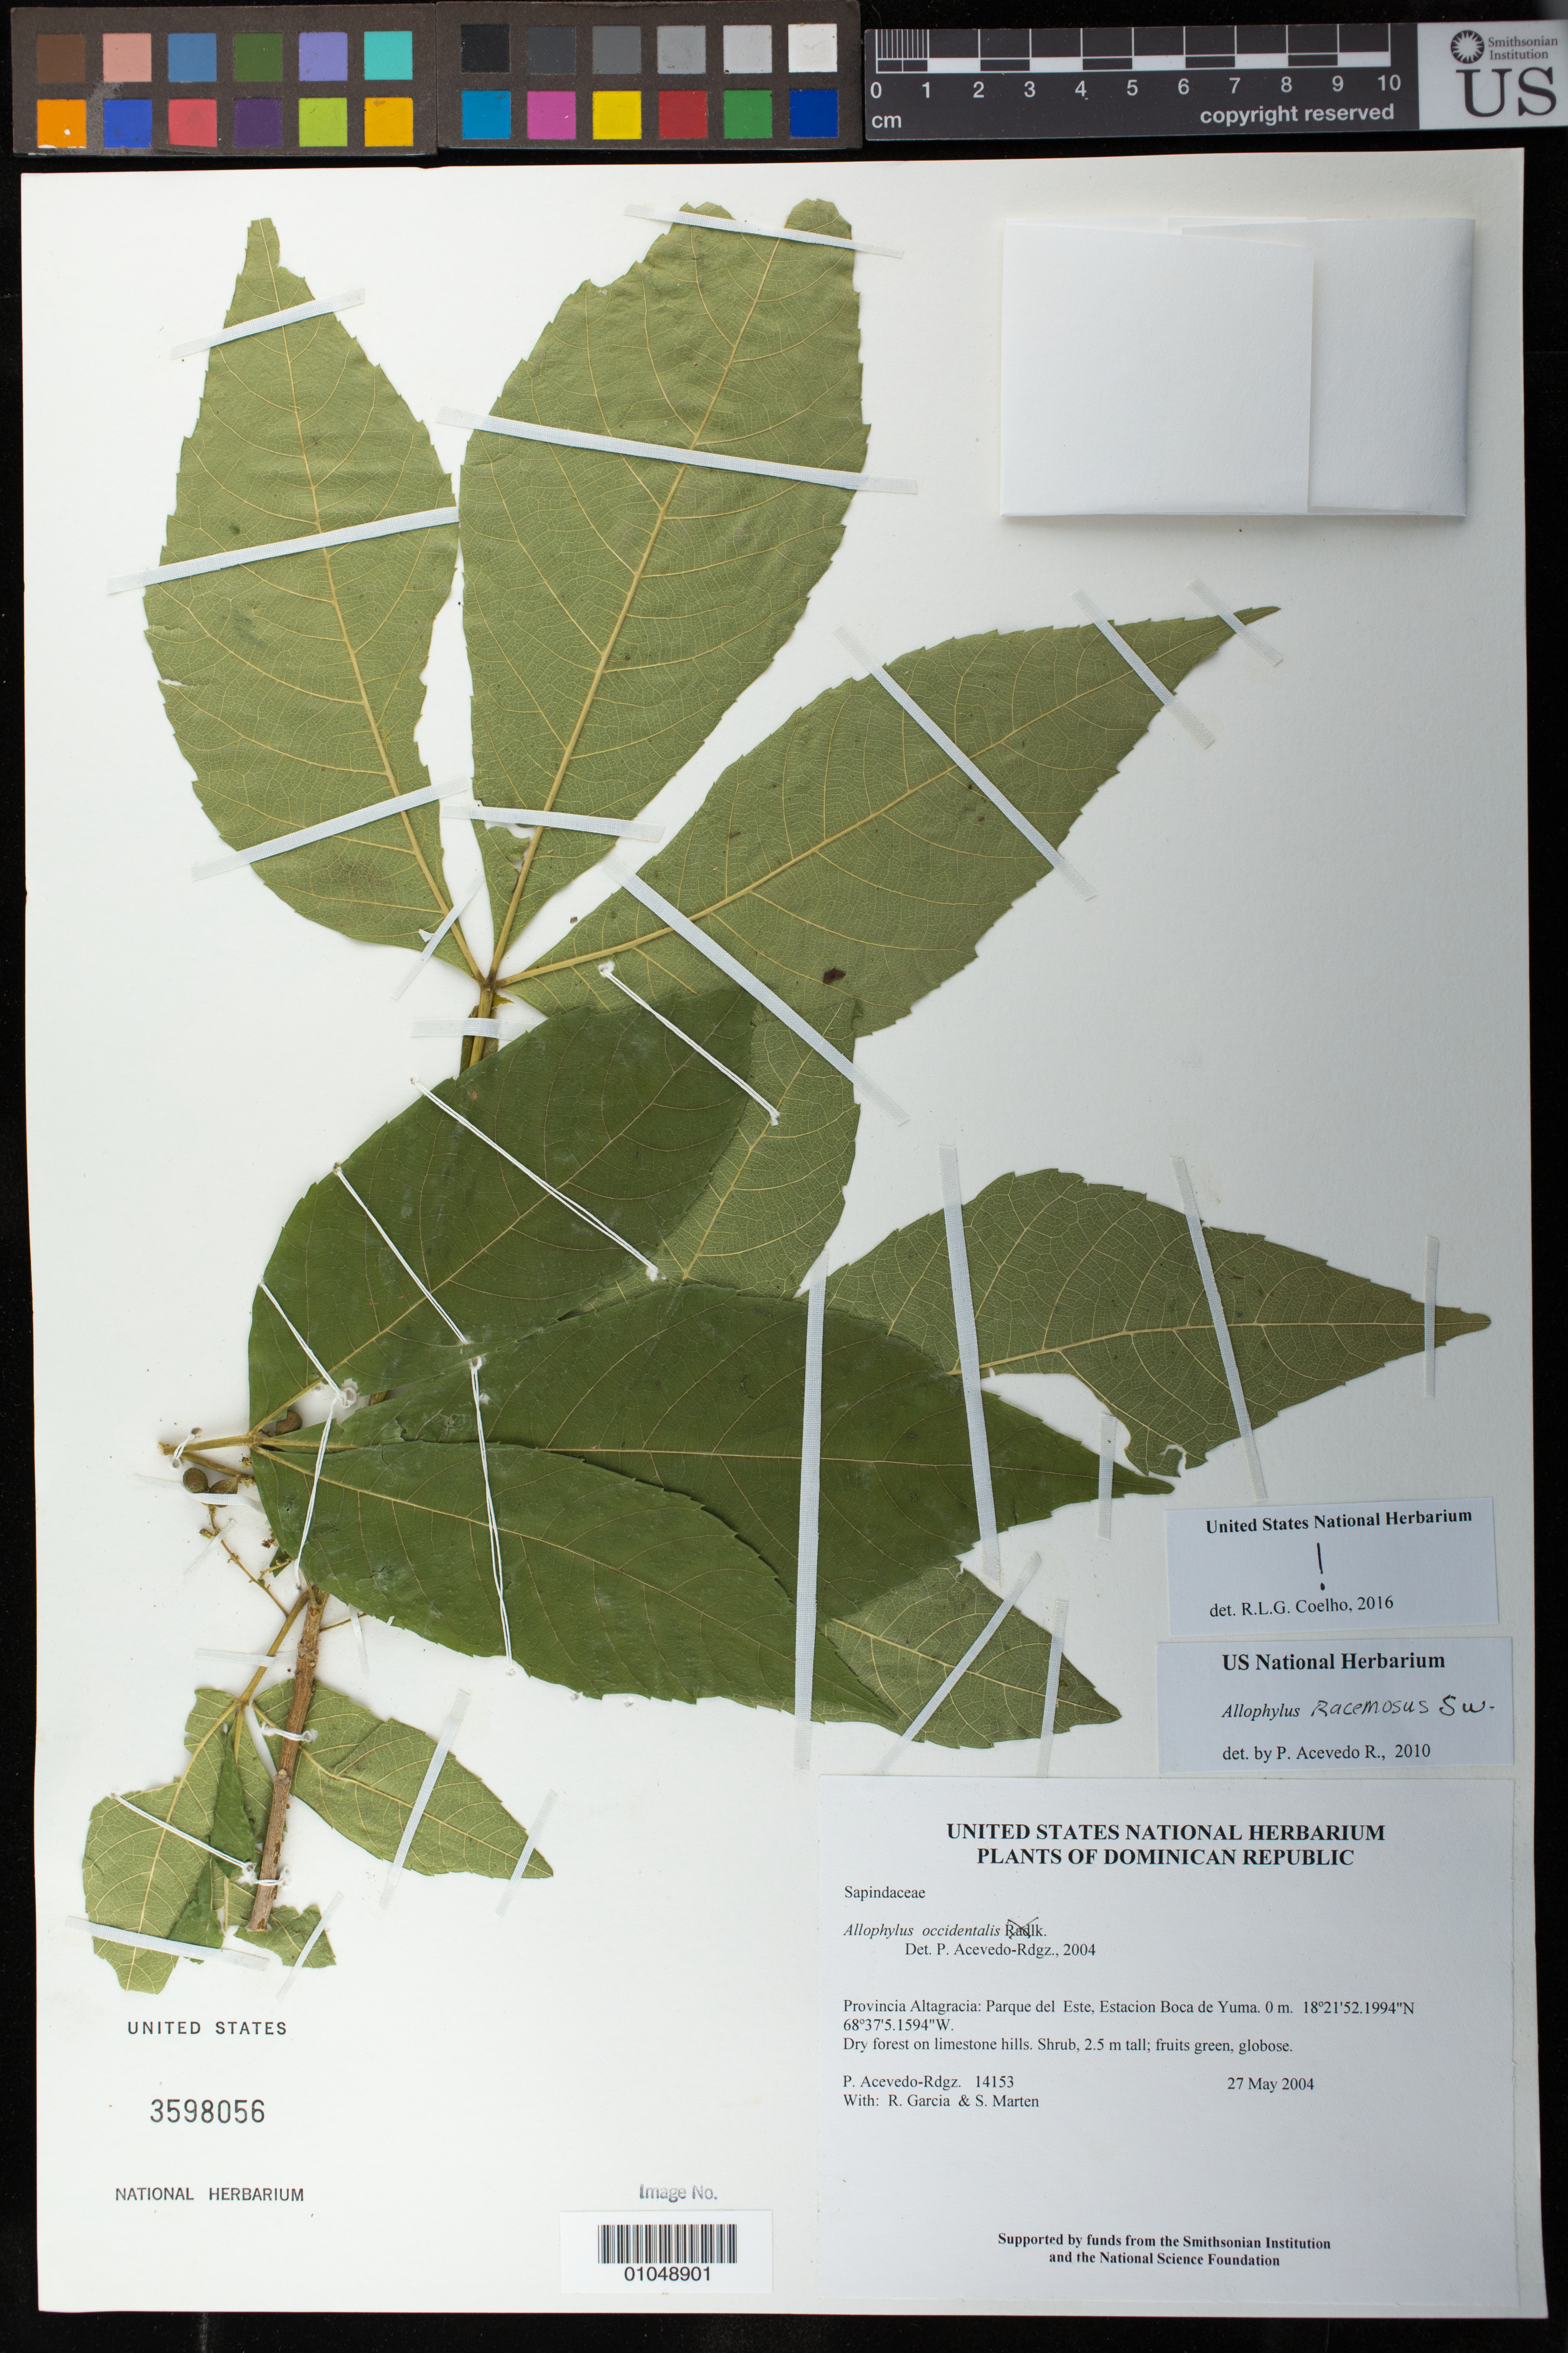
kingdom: Plantae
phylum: Tracheophyta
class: Magnoliopsida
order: Sapindales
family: Sapindaceae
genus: Allophylus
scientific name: Allophylus racemosus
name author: Sw.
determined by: Coelho, Rubens L. G.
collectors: P. Acevedo-Rodr., R. G. García & S. Marten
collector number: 14153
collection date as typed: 27 May 2004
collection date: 2004-05-27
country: Dominican Republic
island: Hispaniola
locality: Provincia Altagracia: Parque del Este, Estacion Boca de Yuma.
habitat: Dry forest on limestone hills.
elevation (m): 0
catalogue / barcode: US 3598056